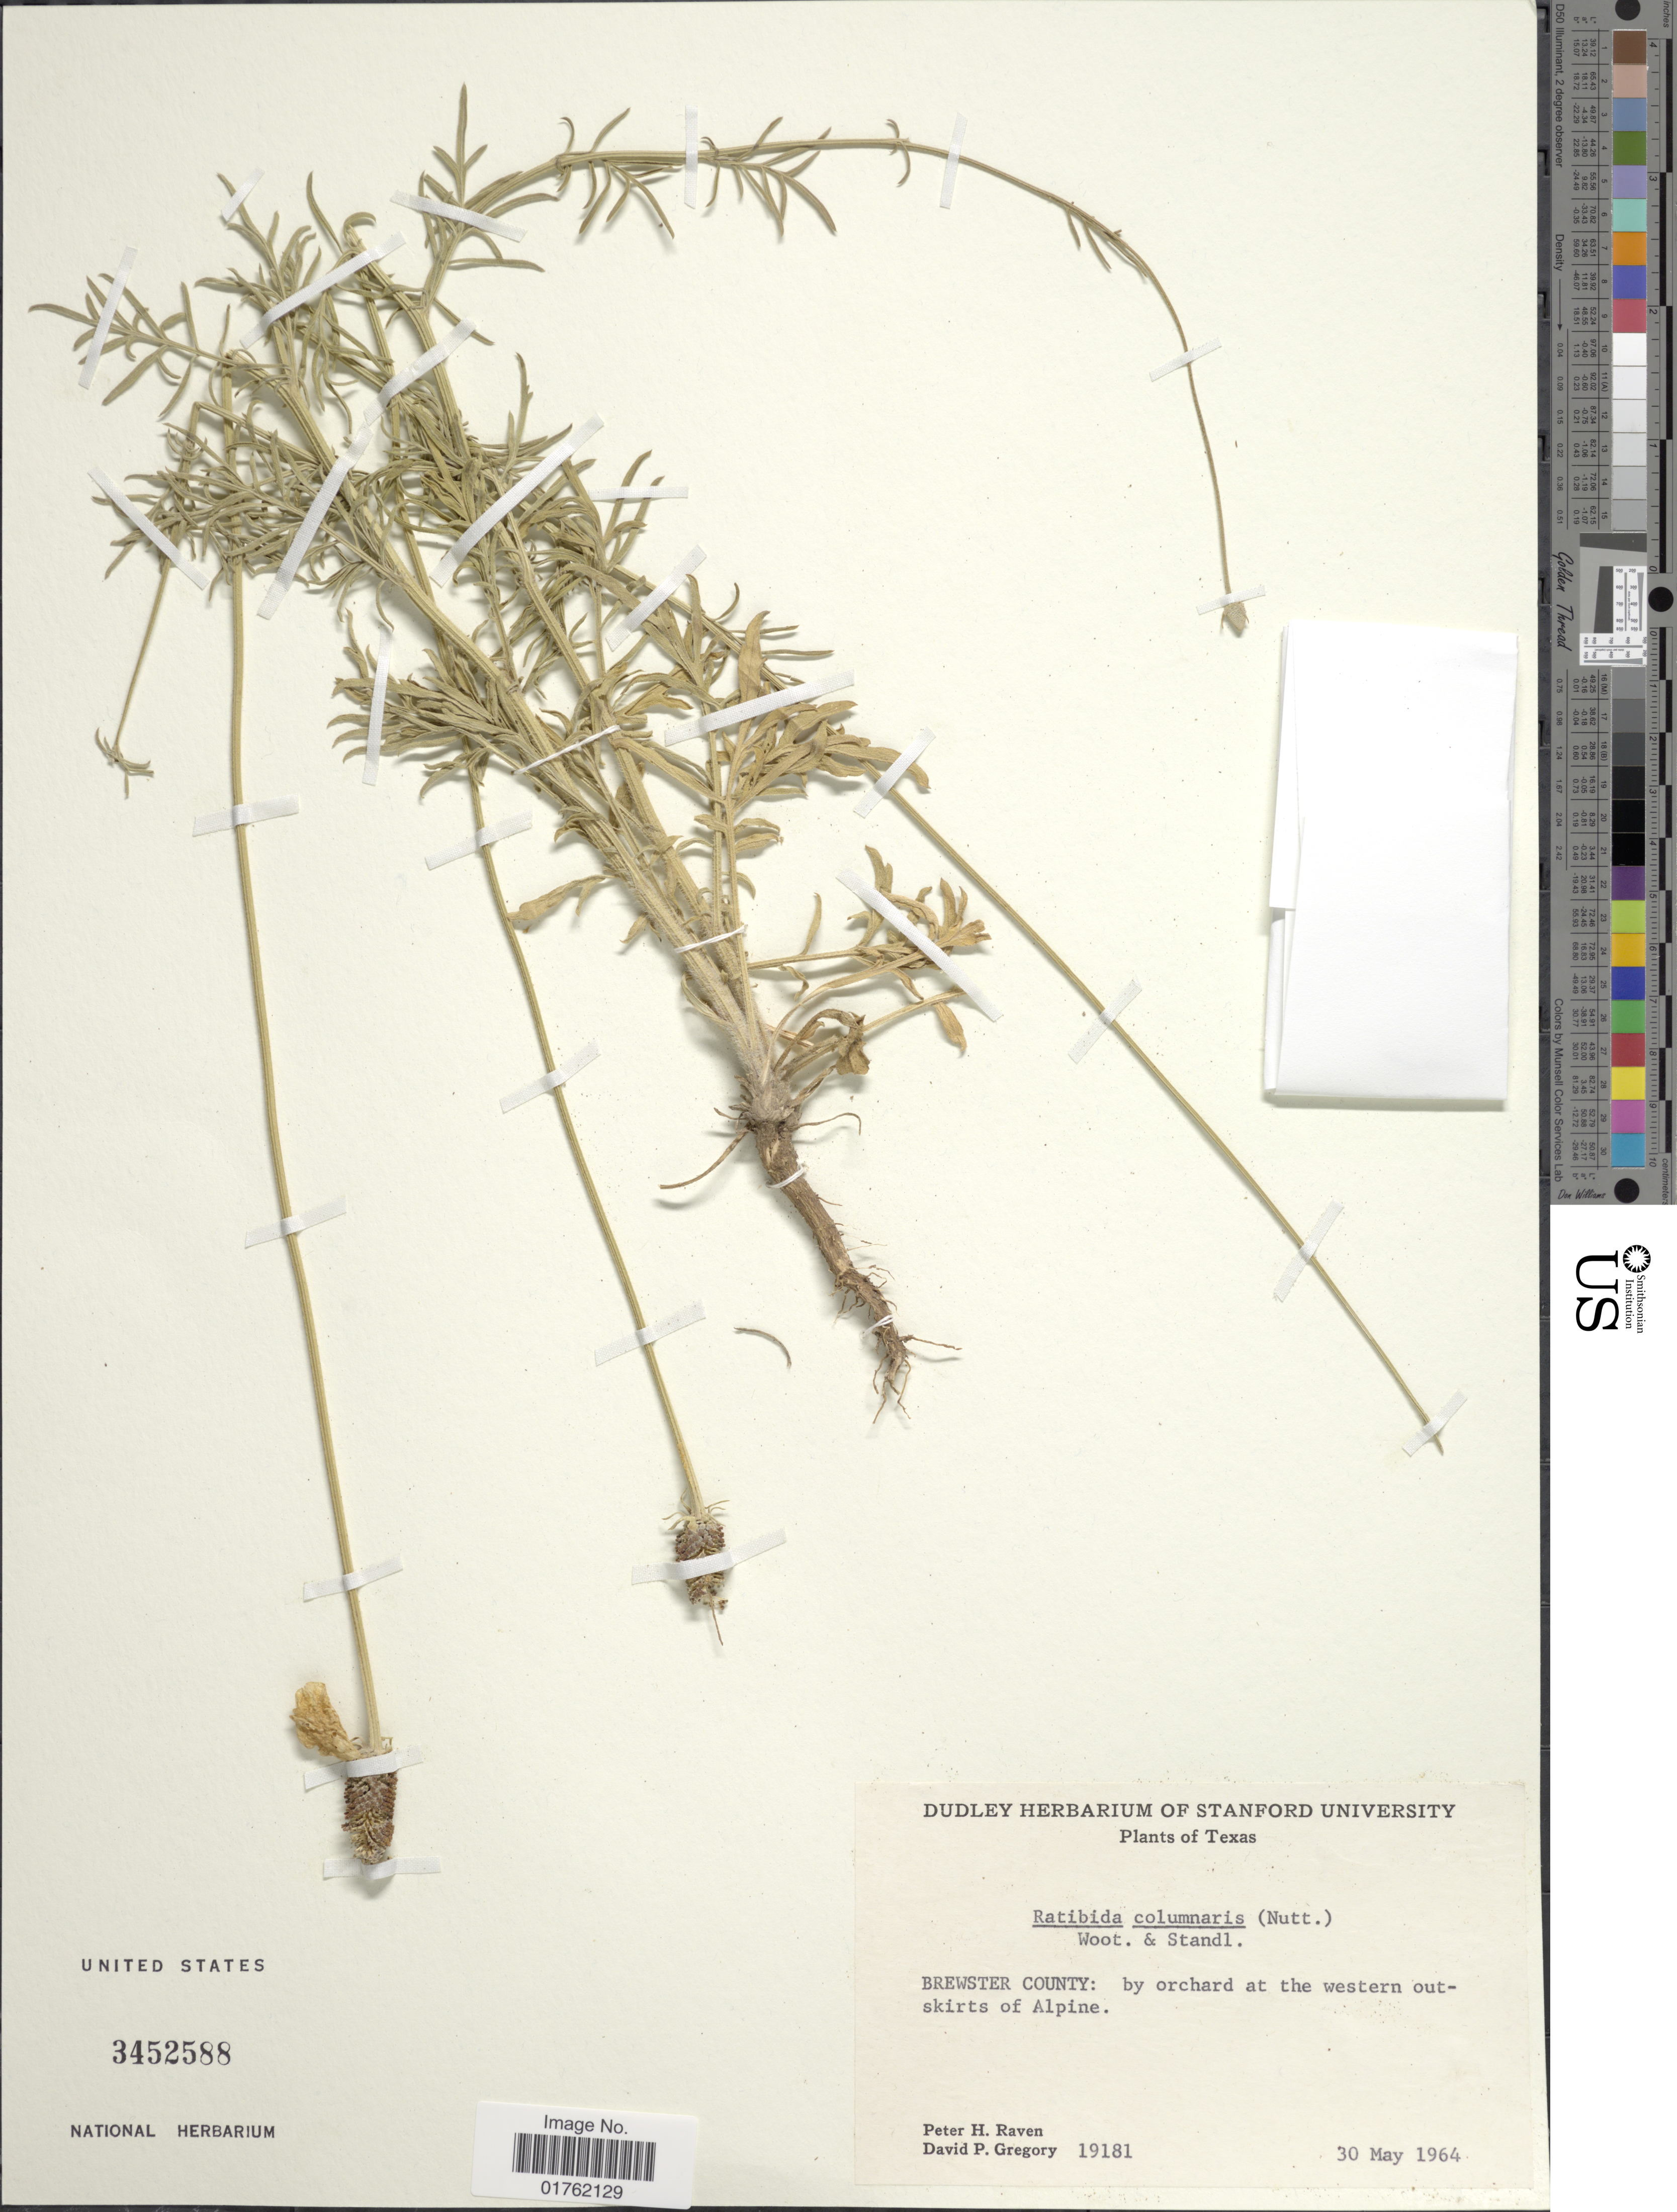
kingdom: Plantae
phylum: Tracheophyta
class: Magnoliopsida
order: Asterales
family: Asteraceae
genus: Ratibida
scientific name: Ratibida columnaris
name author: (Pursh) D. Don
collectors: P. Raven & D. Gregory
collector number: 19181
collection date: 1964-05-30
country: United States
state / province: Texas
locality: Brewster County: by orchard at the western outskirts of Alpine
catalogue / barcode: US 3452588